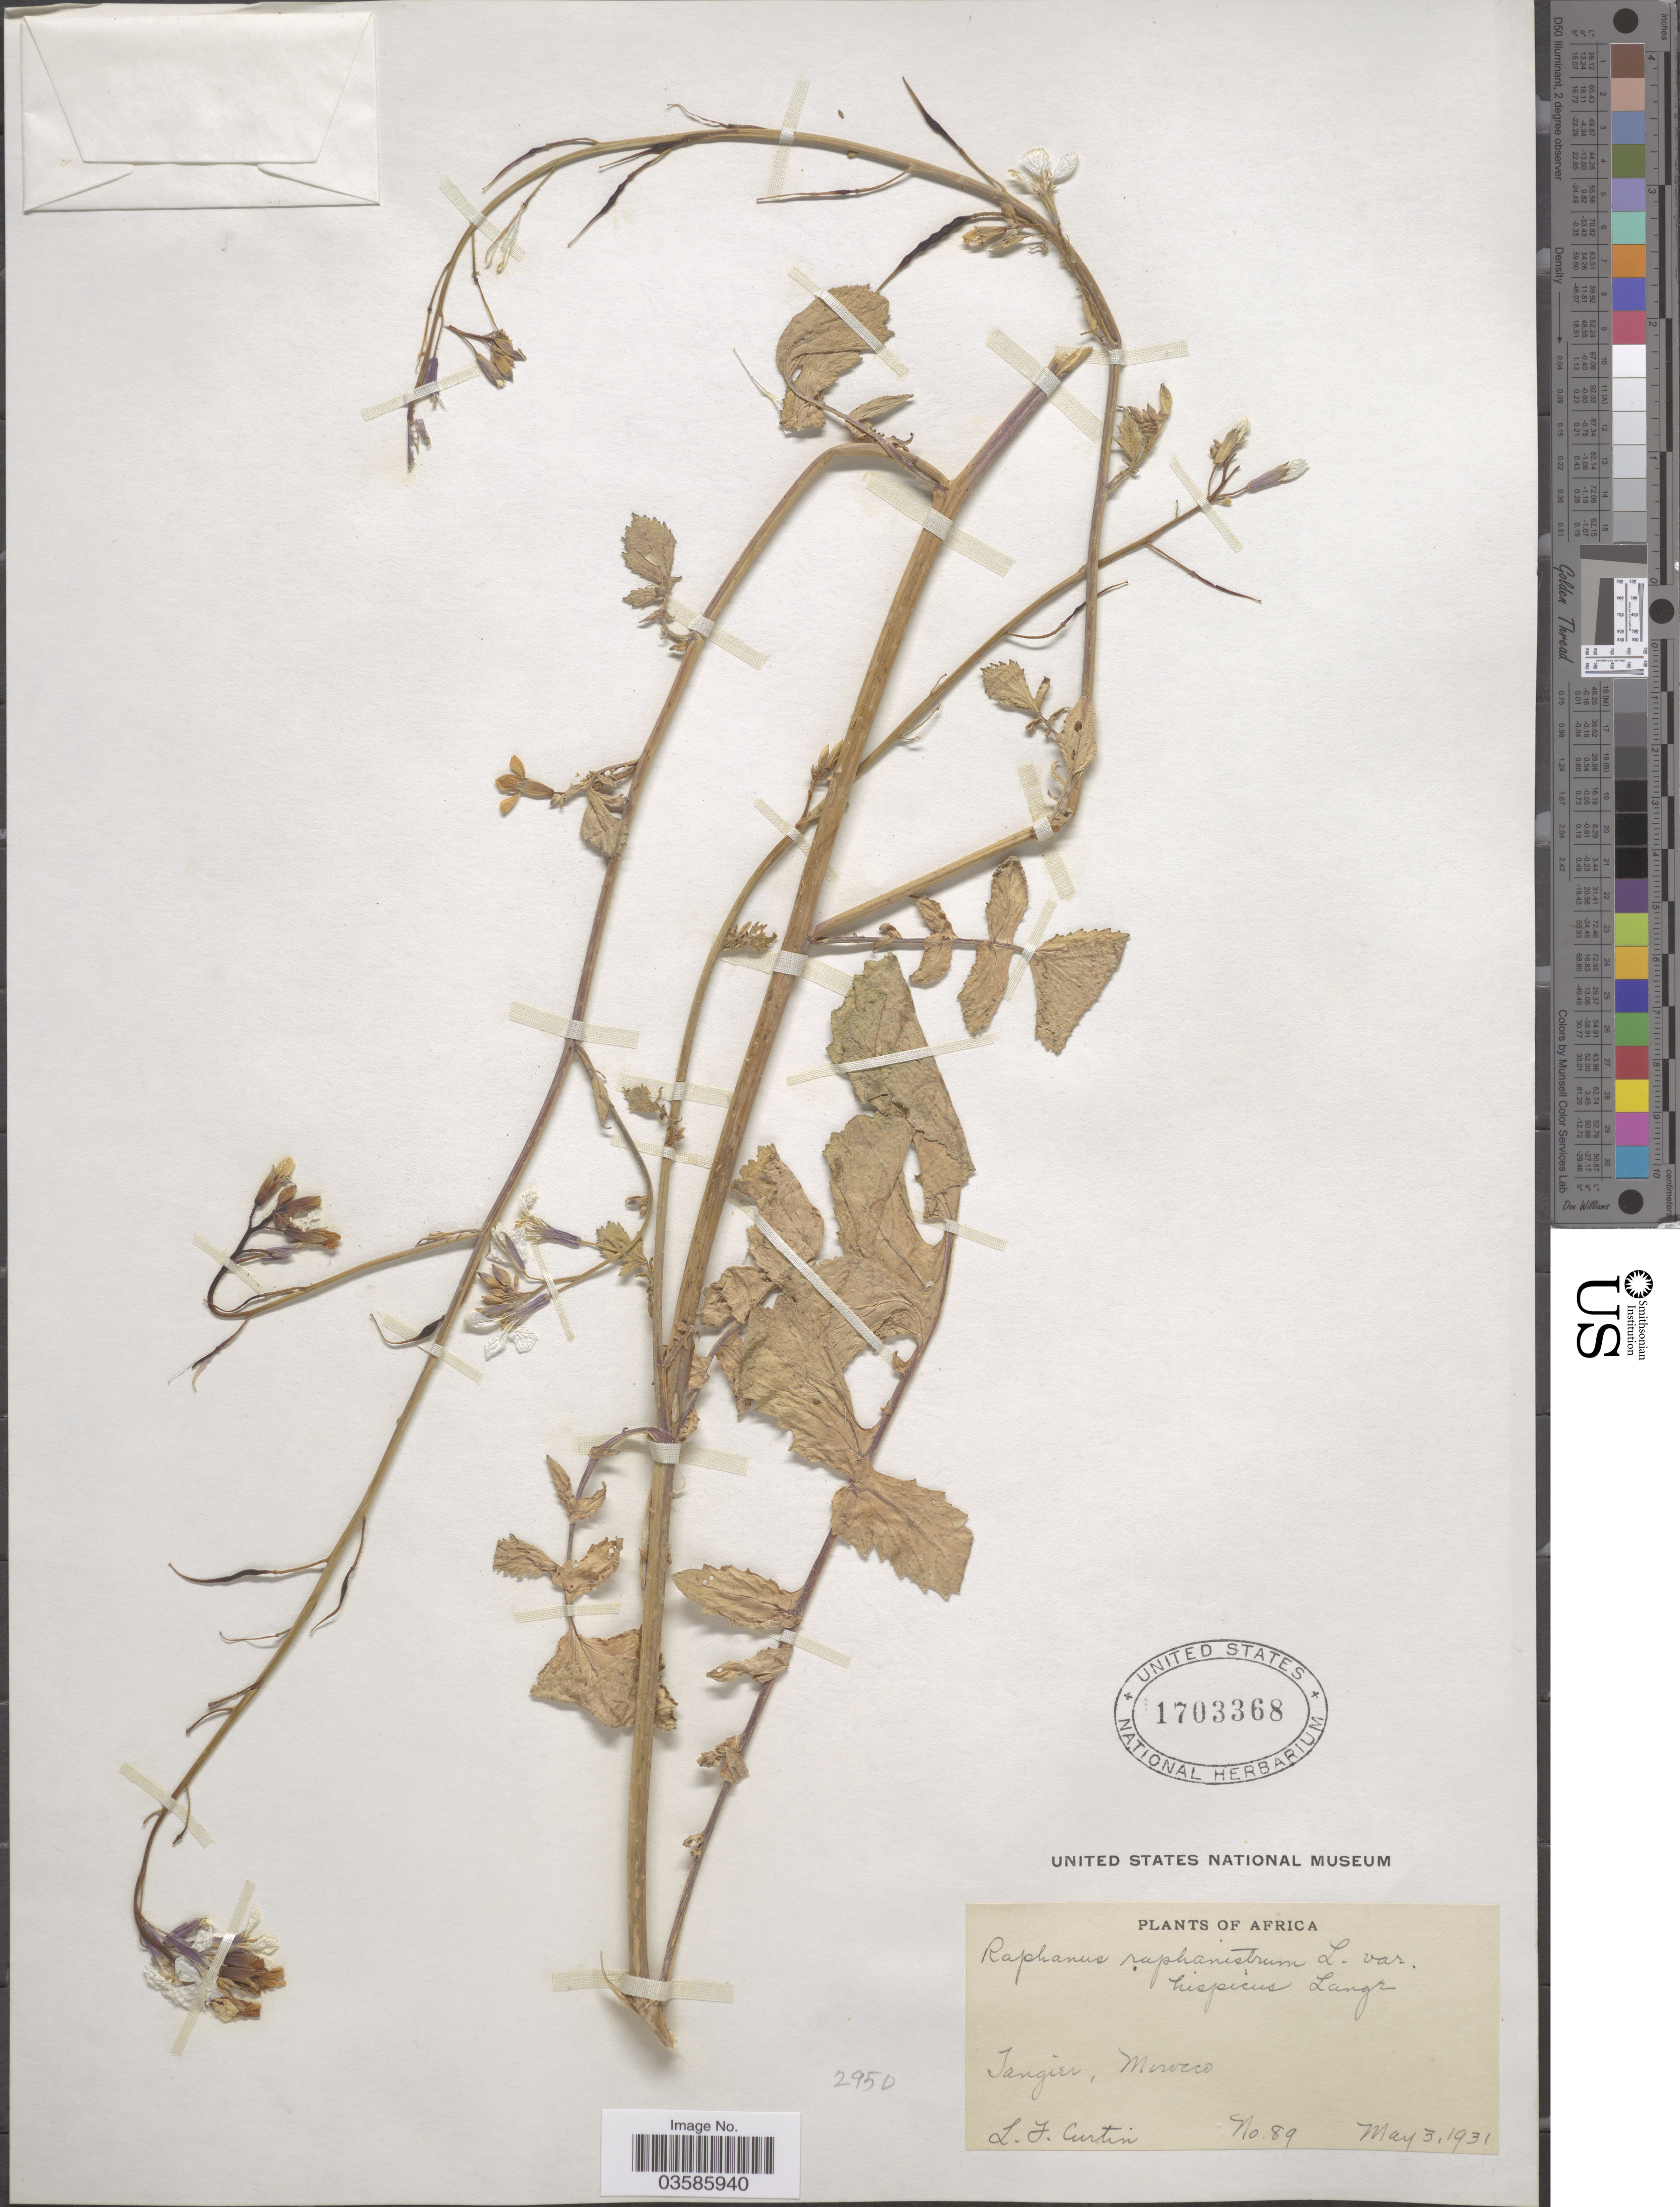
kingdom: Plantae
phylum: Tracheophyta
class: Magnoliopsida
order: Brassicales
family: Brassicaceae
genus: Raphanus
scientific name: Raphanus raphanistrum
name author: L.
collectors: L. Curtin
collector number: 89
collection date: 1931-05-03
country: Morocco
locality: Tangier.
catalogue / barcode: US 1703368